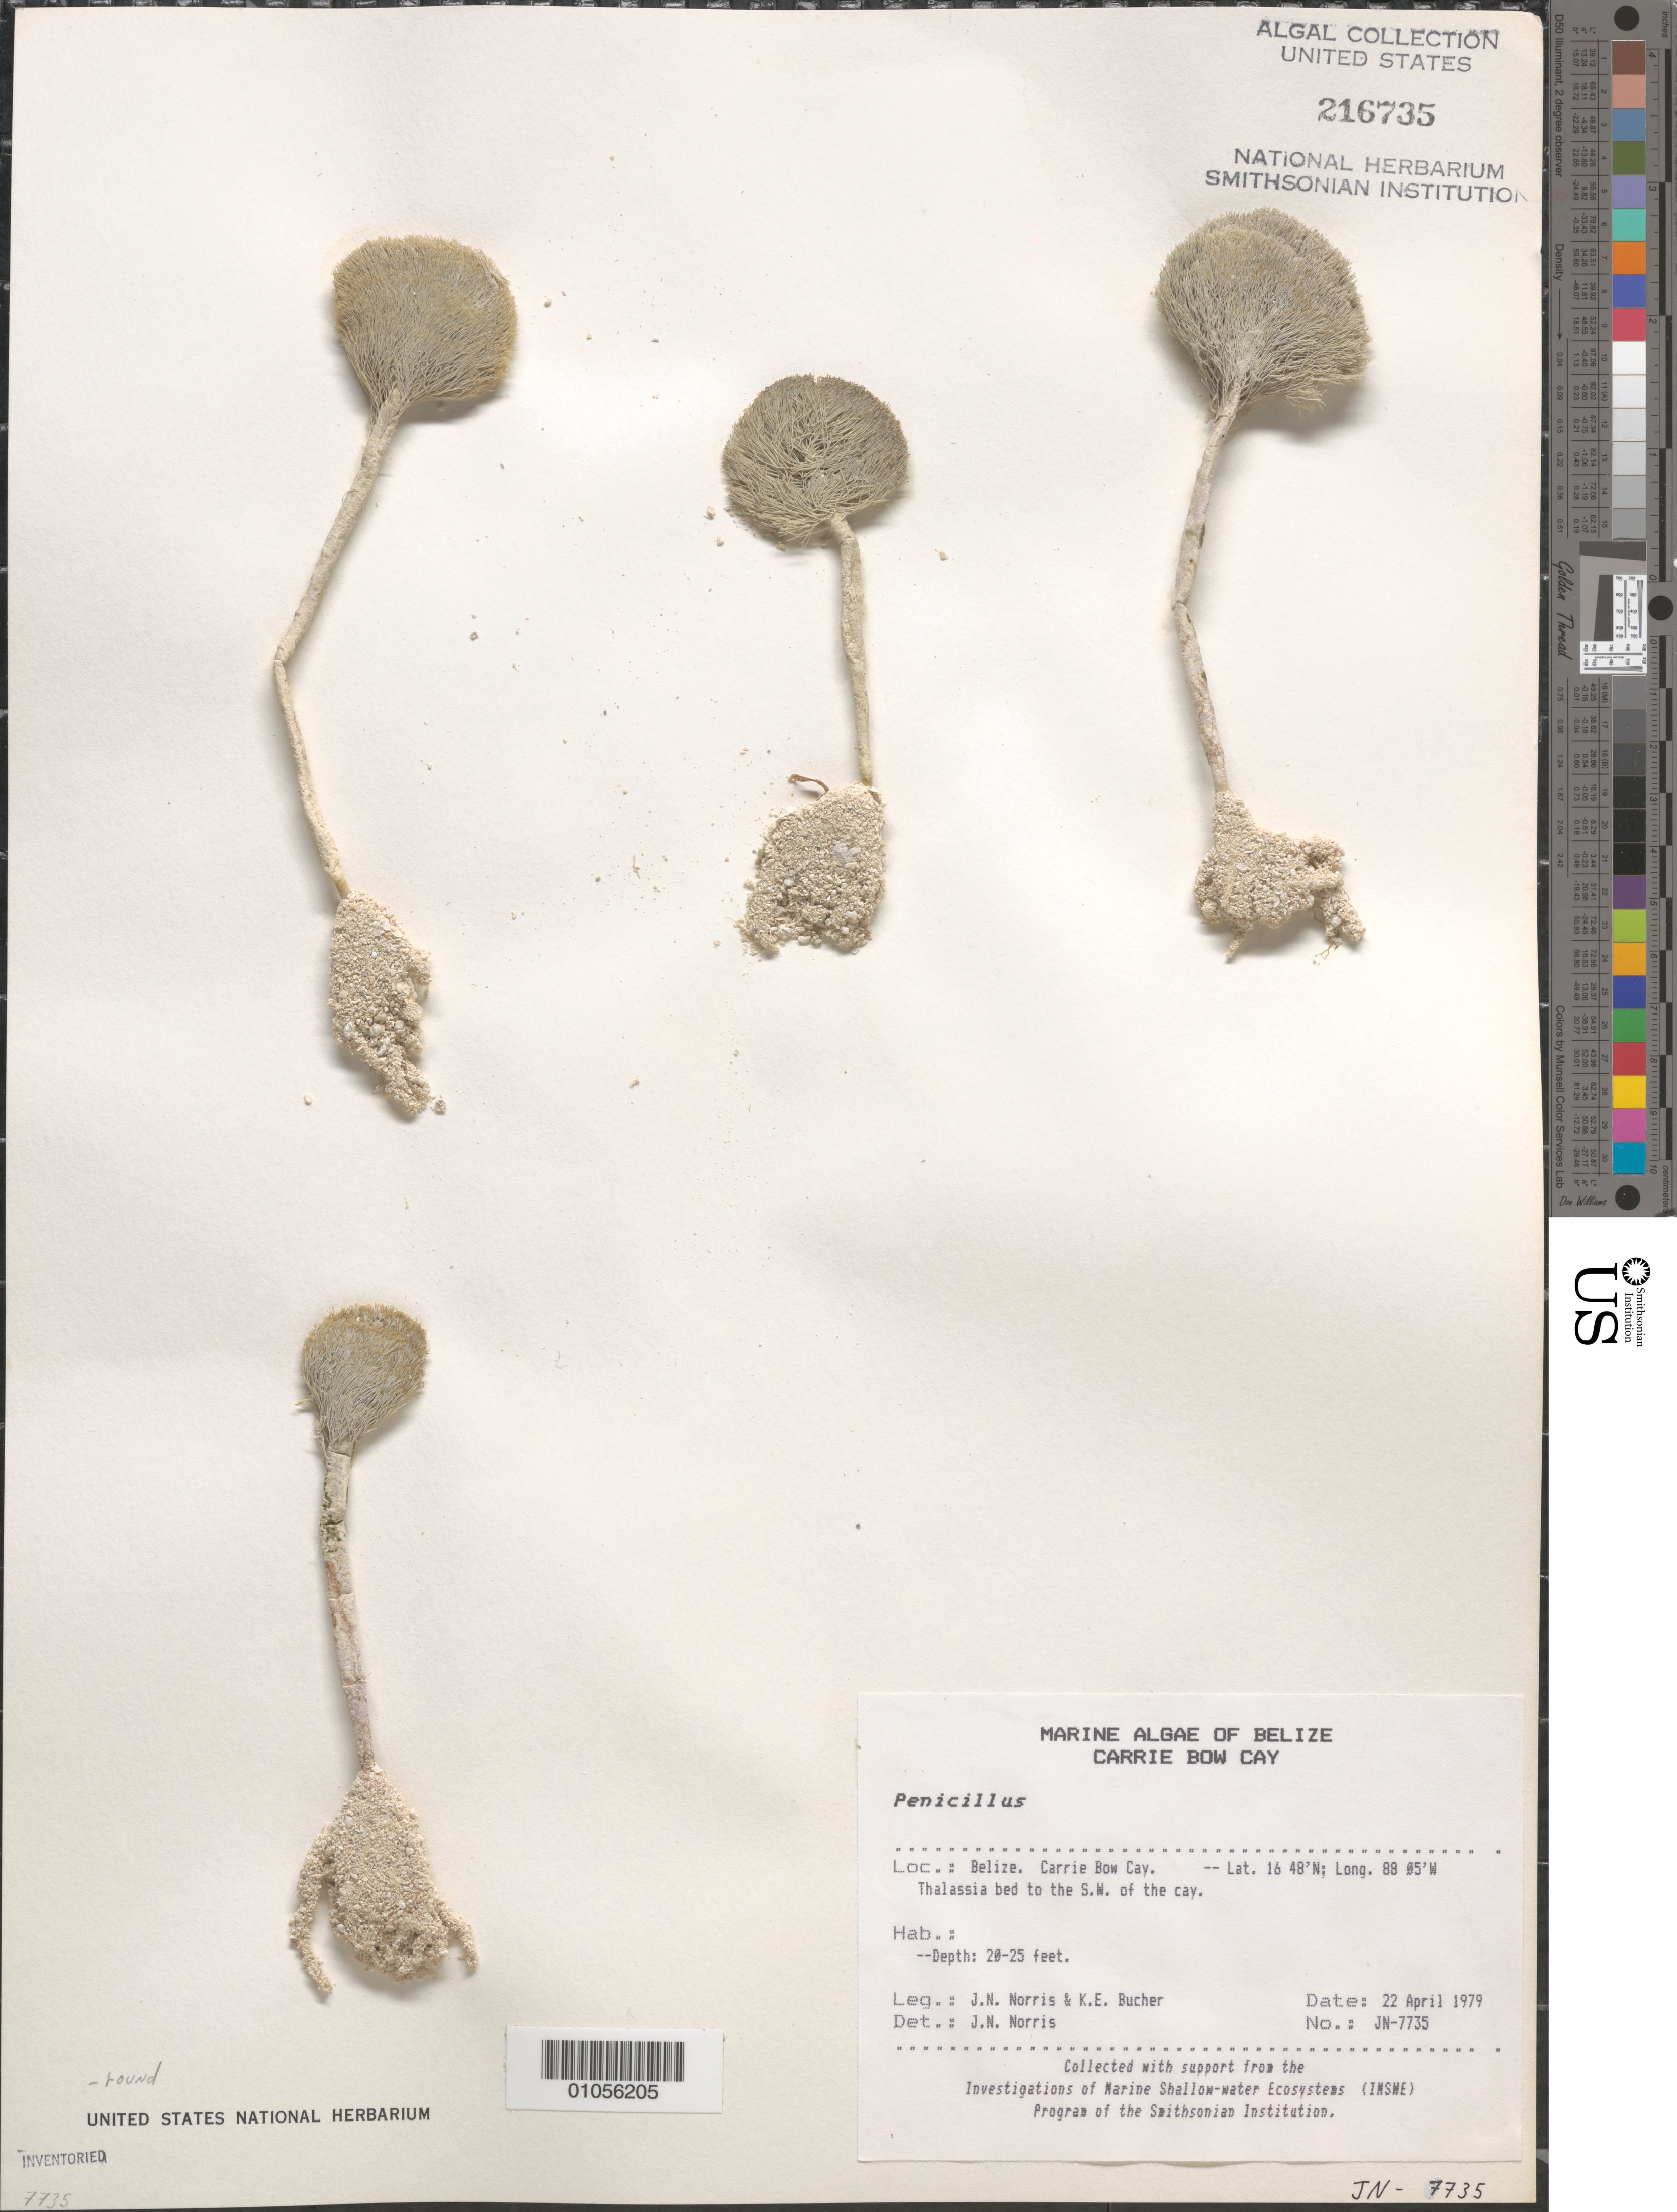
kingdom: Plantae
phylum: Chlorophyta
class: Ulvophyceae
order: Bryopsidales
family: Udoteaceae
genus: Penicillus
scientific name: Penicillus sp.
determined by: Norris, James N.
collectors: J. N. Norris & K. E. Bucher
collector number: JN-7735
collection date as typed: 22 Apr 1979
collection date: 1979-04-22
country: Belize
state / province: Stann Creek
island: Carrie Bow Cay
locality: Thalassia bed southwest of the cay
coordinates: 16 48'N, 88 05'W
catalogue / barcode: US 216735